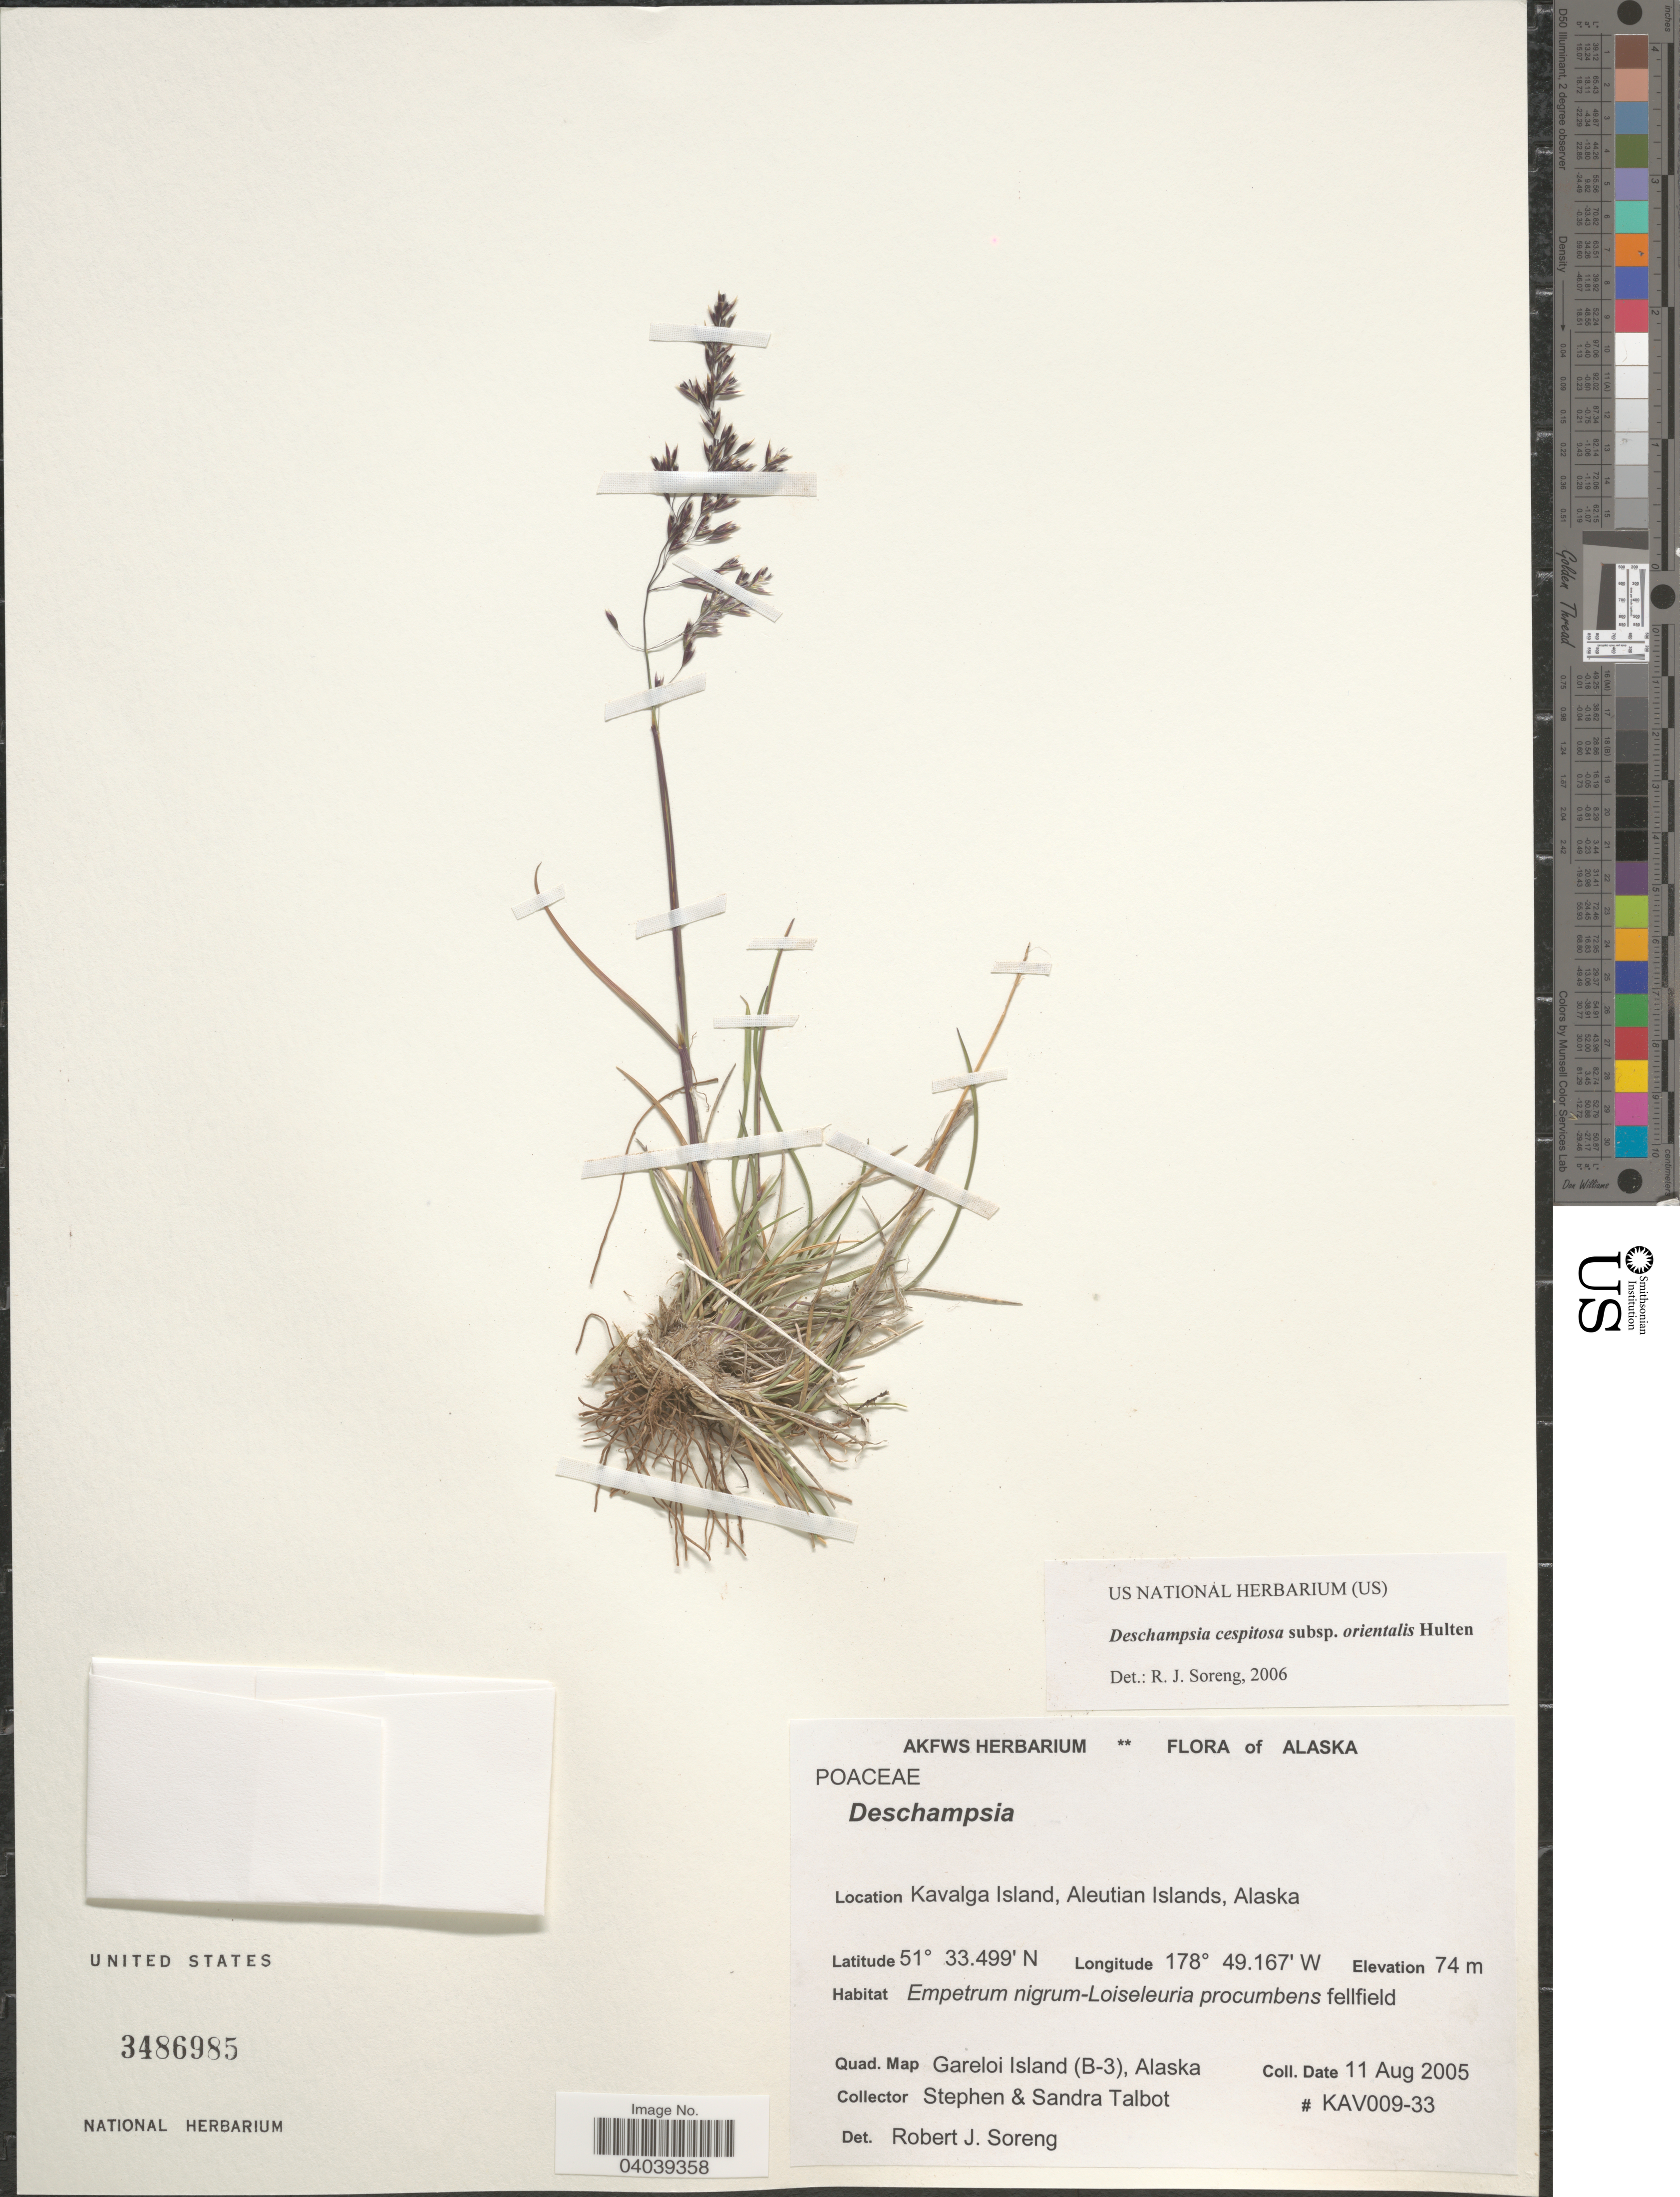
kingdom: Plantae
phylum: Tracheophyta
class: Liliopsida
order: Poales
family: Poaceae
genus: Deschampsia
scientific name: Deschampsia cespitosa subsp. orientalis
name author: Hultén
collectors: S. S. Talbot & S. Talbot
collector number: KAV009-33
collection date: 2005-08-11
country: United States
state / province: Alaska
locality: Kavalga Island, Aleutian Islands. Quad. Map Gareloi Island (B-3).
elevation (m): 74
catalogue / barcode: US 3486985